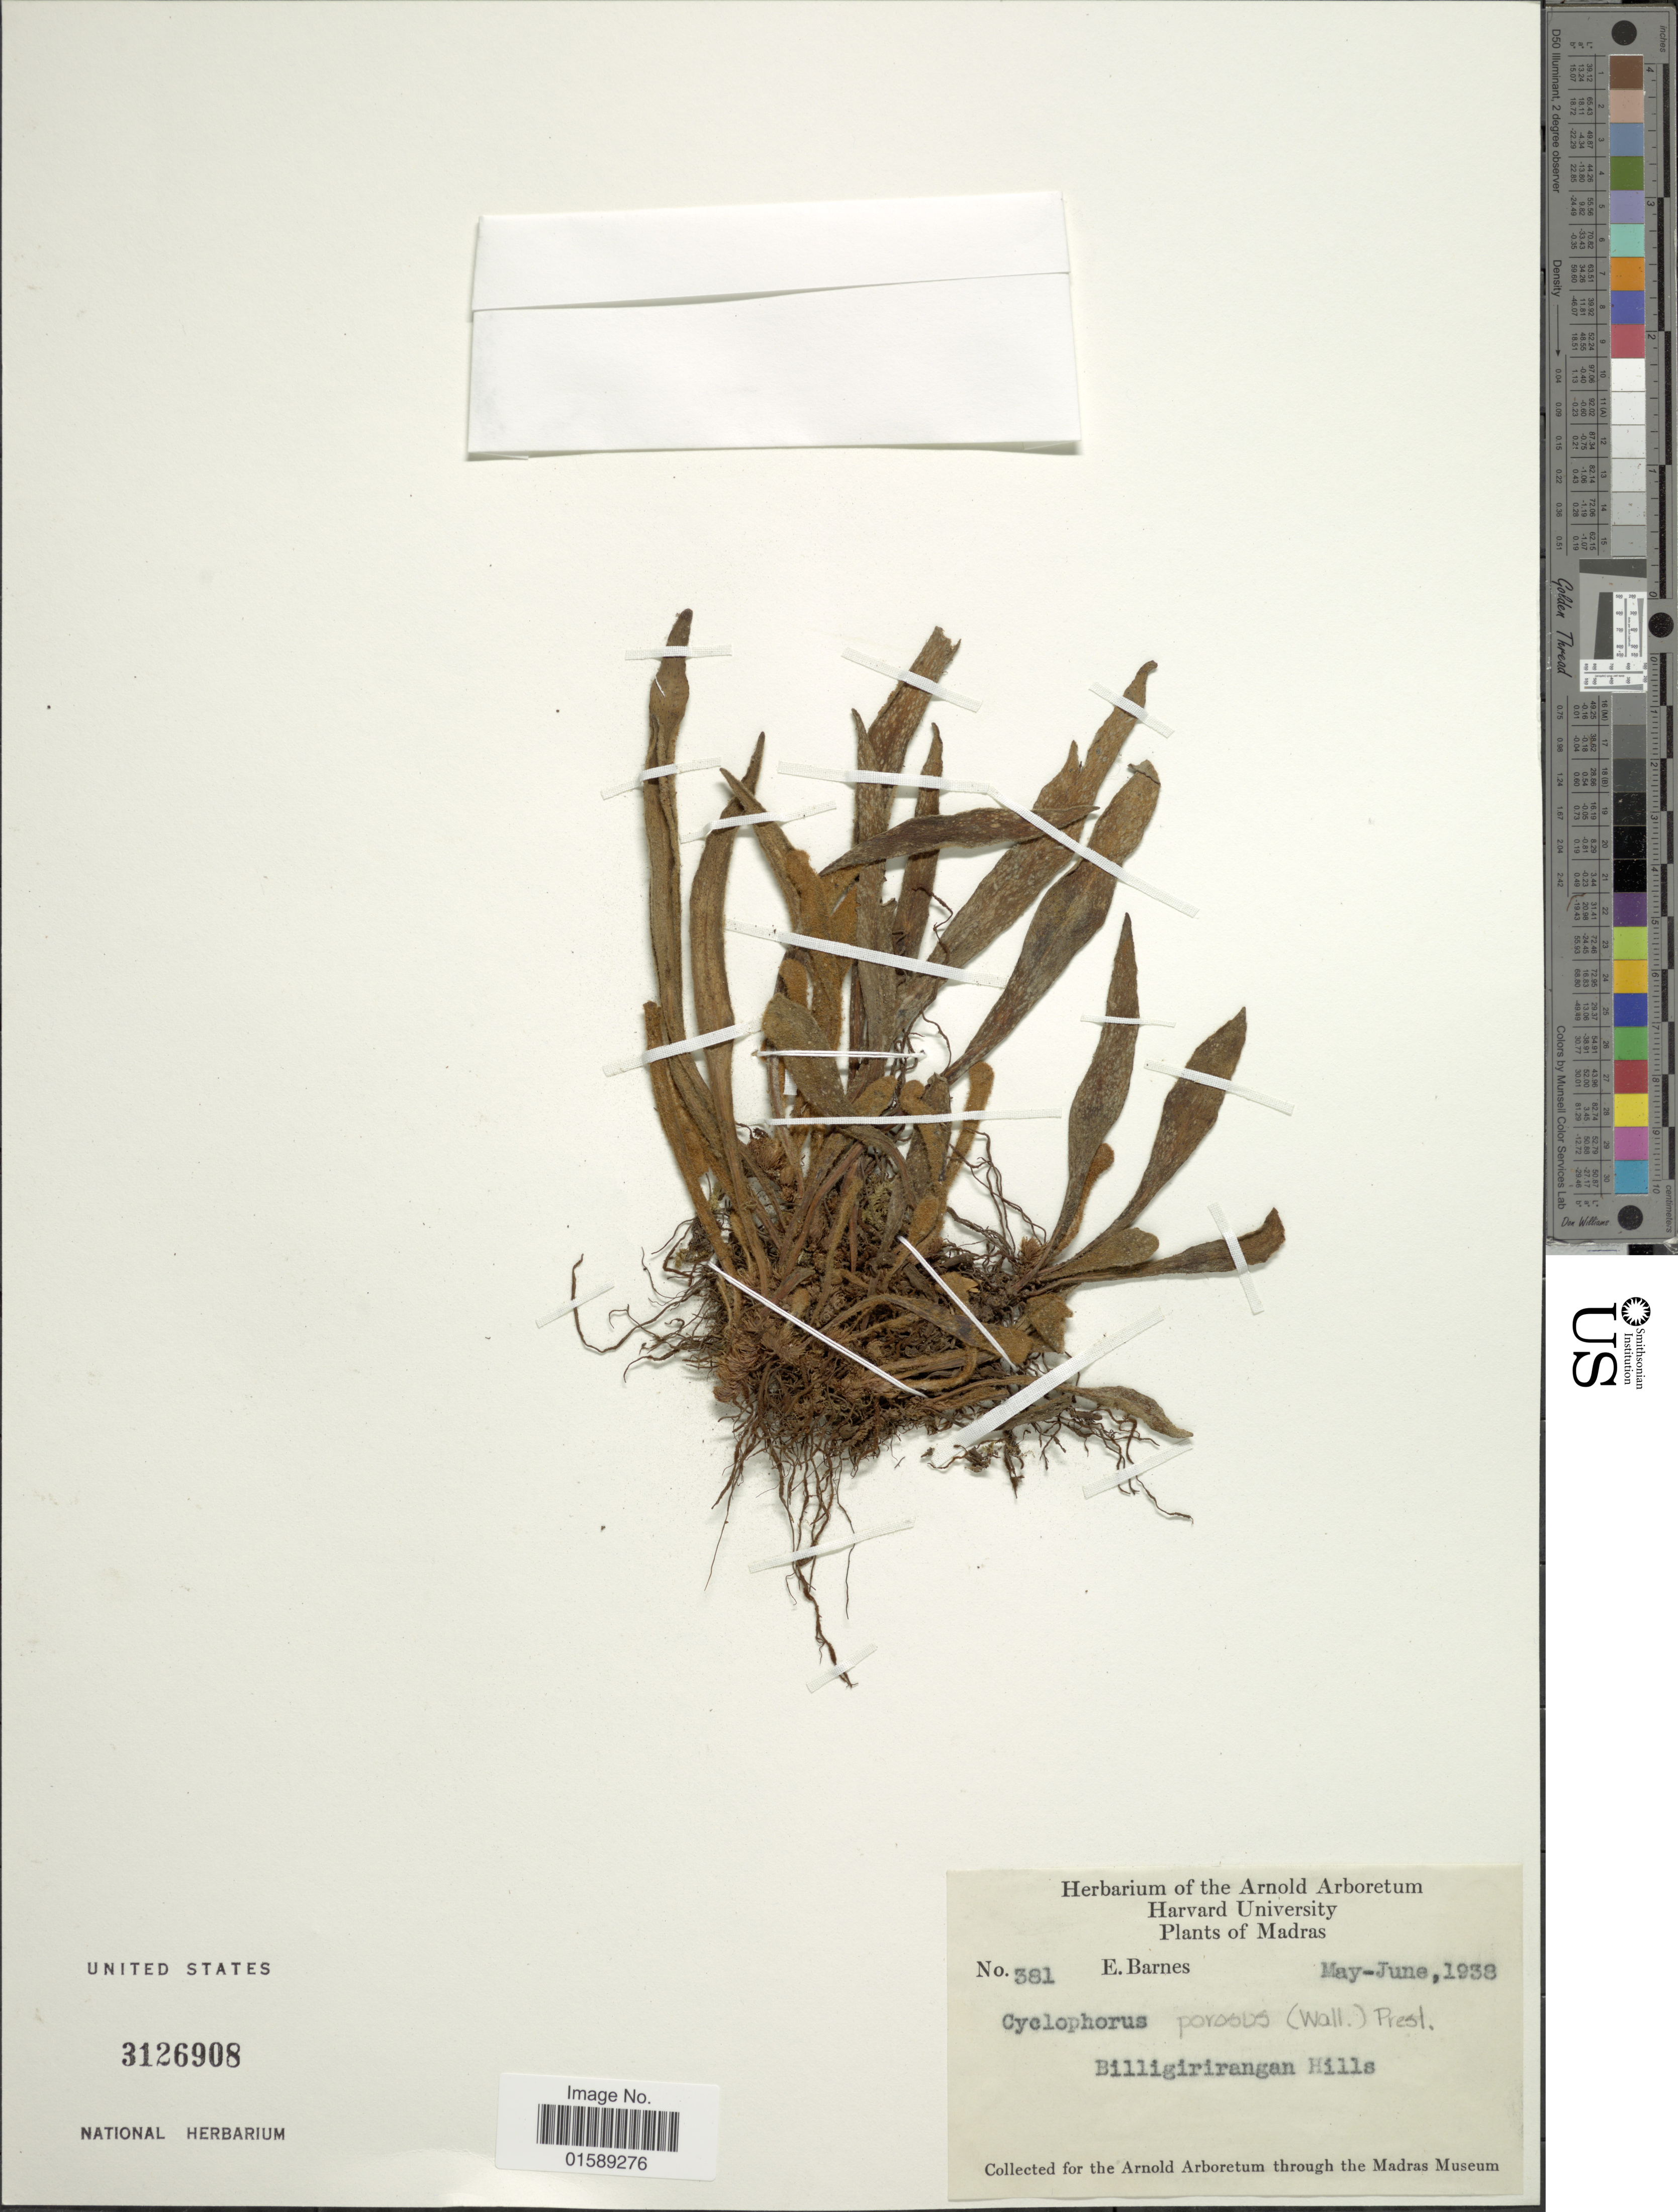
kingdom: Plantae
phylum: Tracheophyta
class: Polypodiopsida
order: Polypodiales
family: Polypodiaceae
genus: Pyrrosia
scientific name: Pyrrosia porosa var. porosa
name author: (C. Presl) Hovenkamp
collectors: E. Barnes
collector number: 381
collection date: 1938-05/1938-06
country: India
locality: Madras, Billigirirangan Hills.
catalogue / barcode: US 3126908